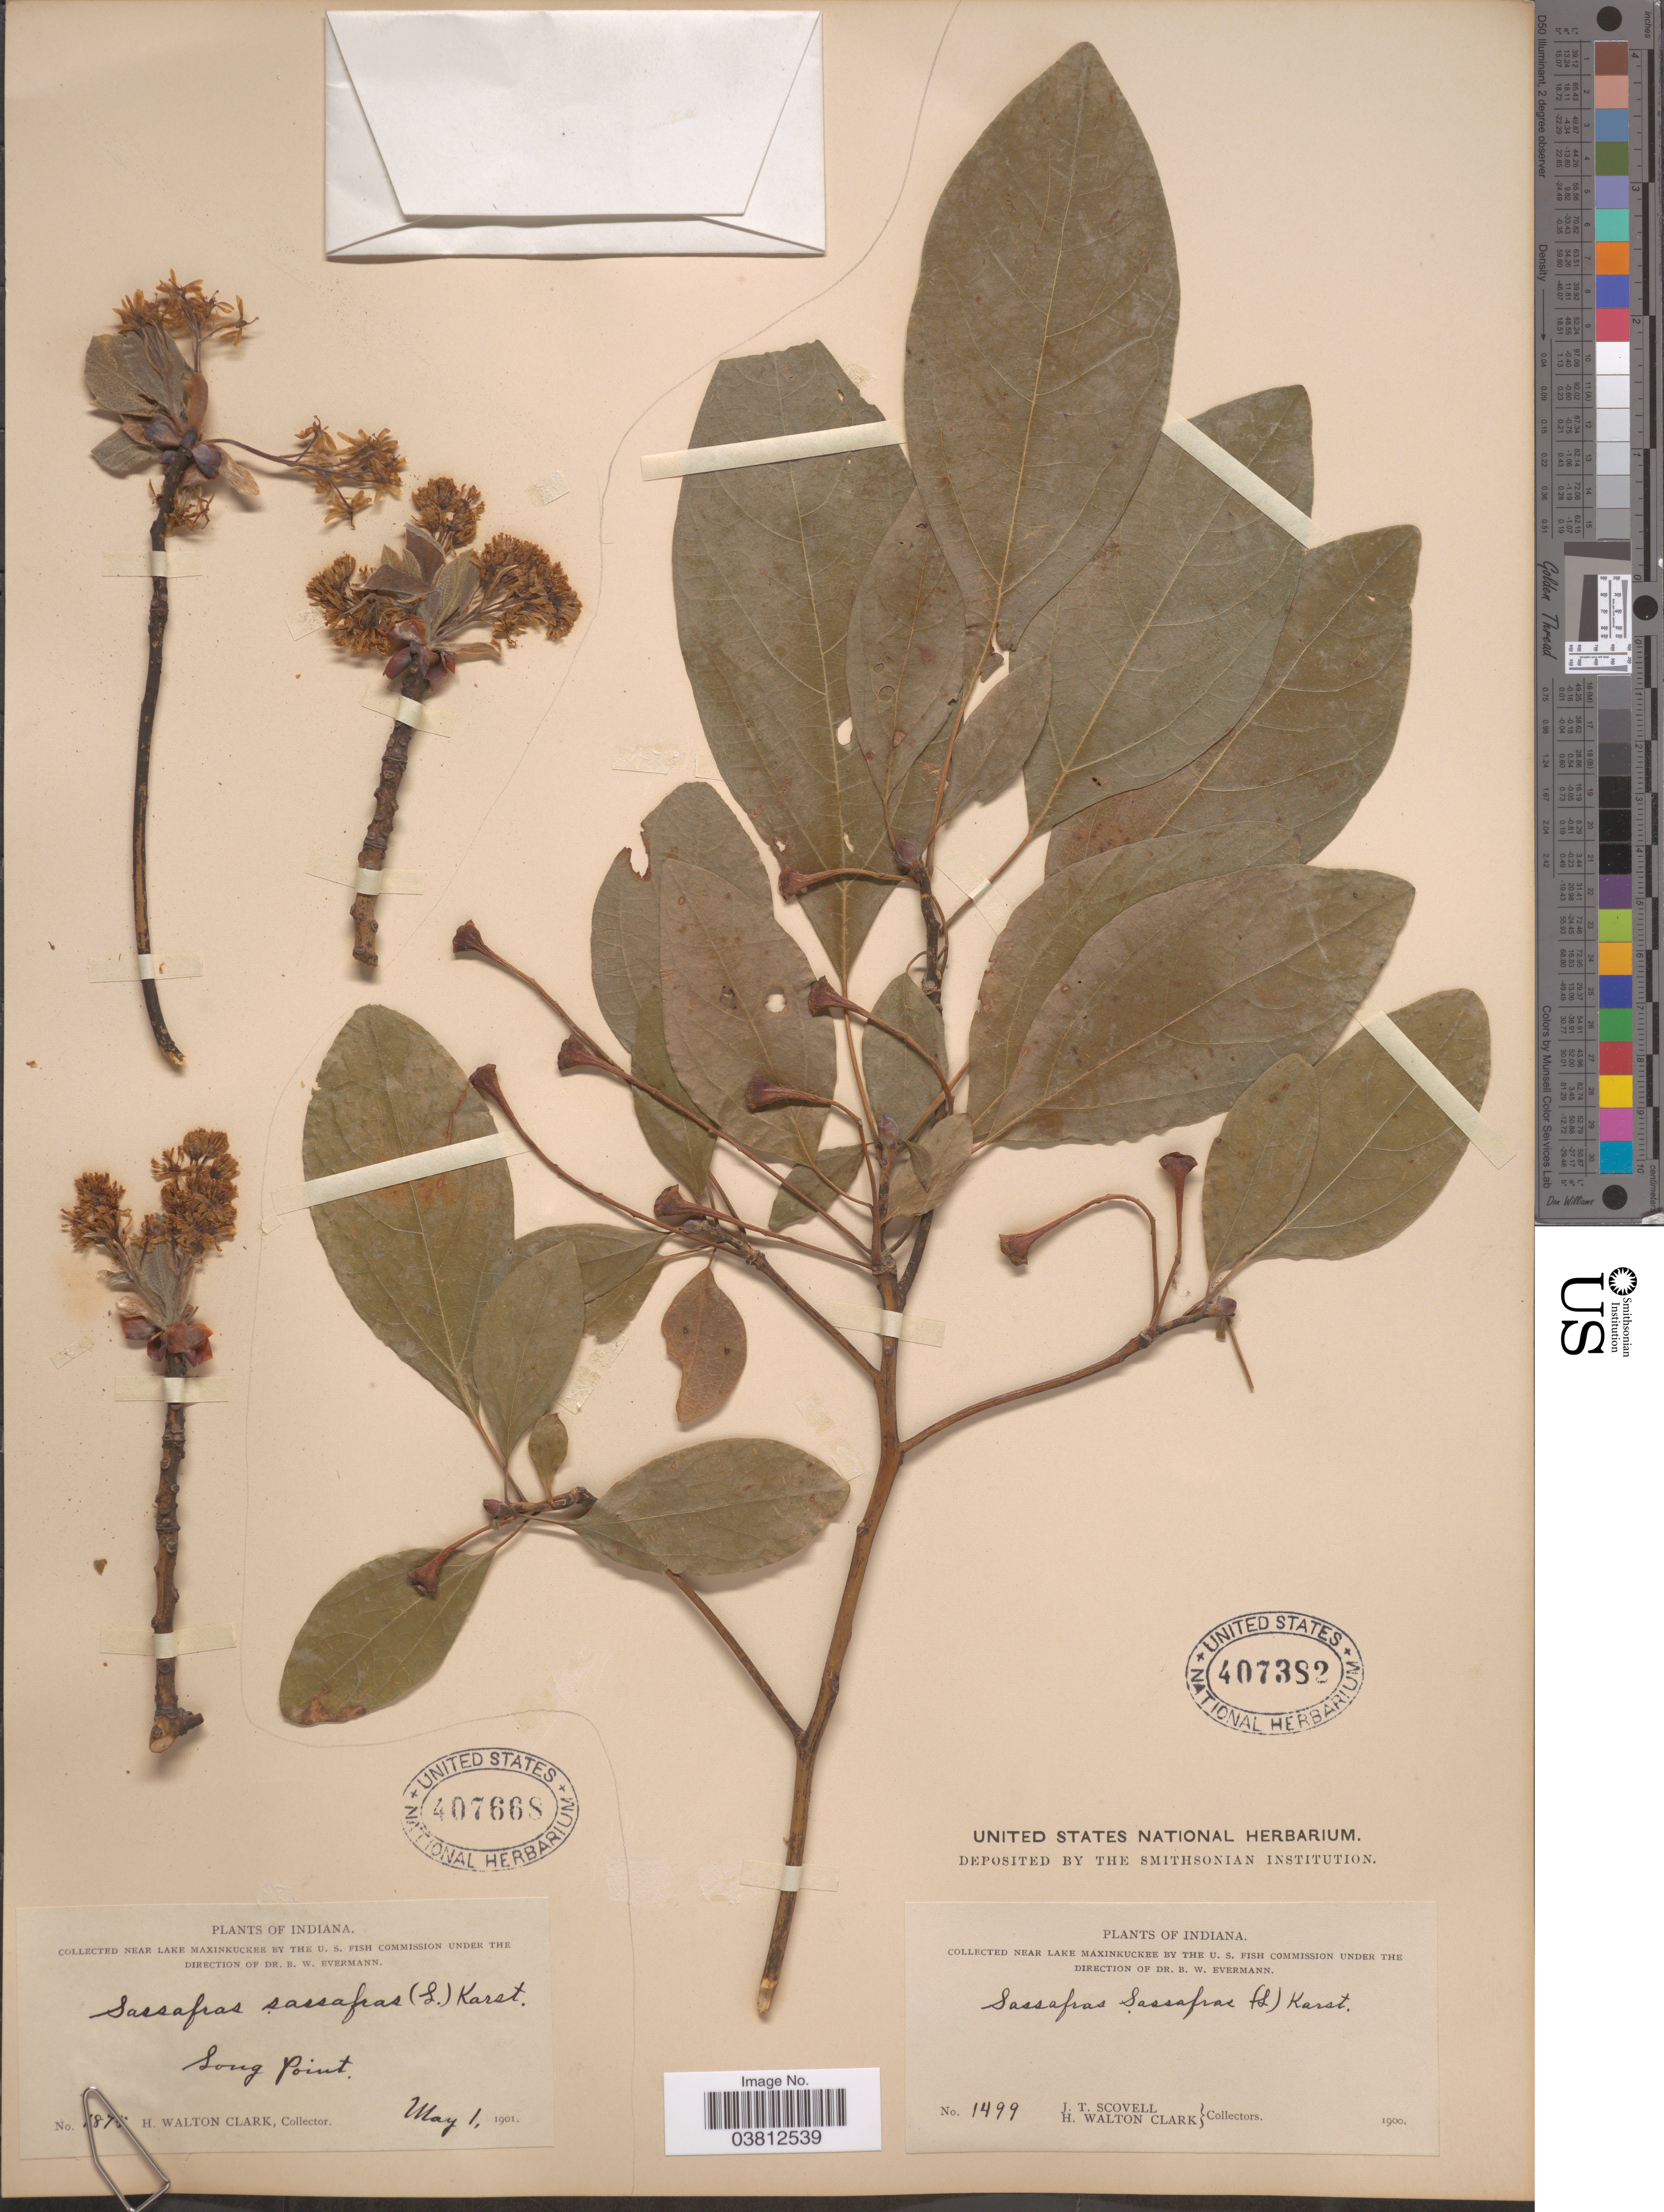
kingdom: Plantae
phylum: Tracheophyta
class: Magnoliopsida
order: Laurales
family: Lauraceae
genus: Sassafras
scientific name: Sassafras albidum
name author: (Nutt.) Nees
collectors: H. W. Clark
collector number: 1875*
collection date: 1901-05-01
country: United States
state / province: Indiana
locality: Near Lake Maxinkuckee. Song Point.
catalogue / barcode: US 407668